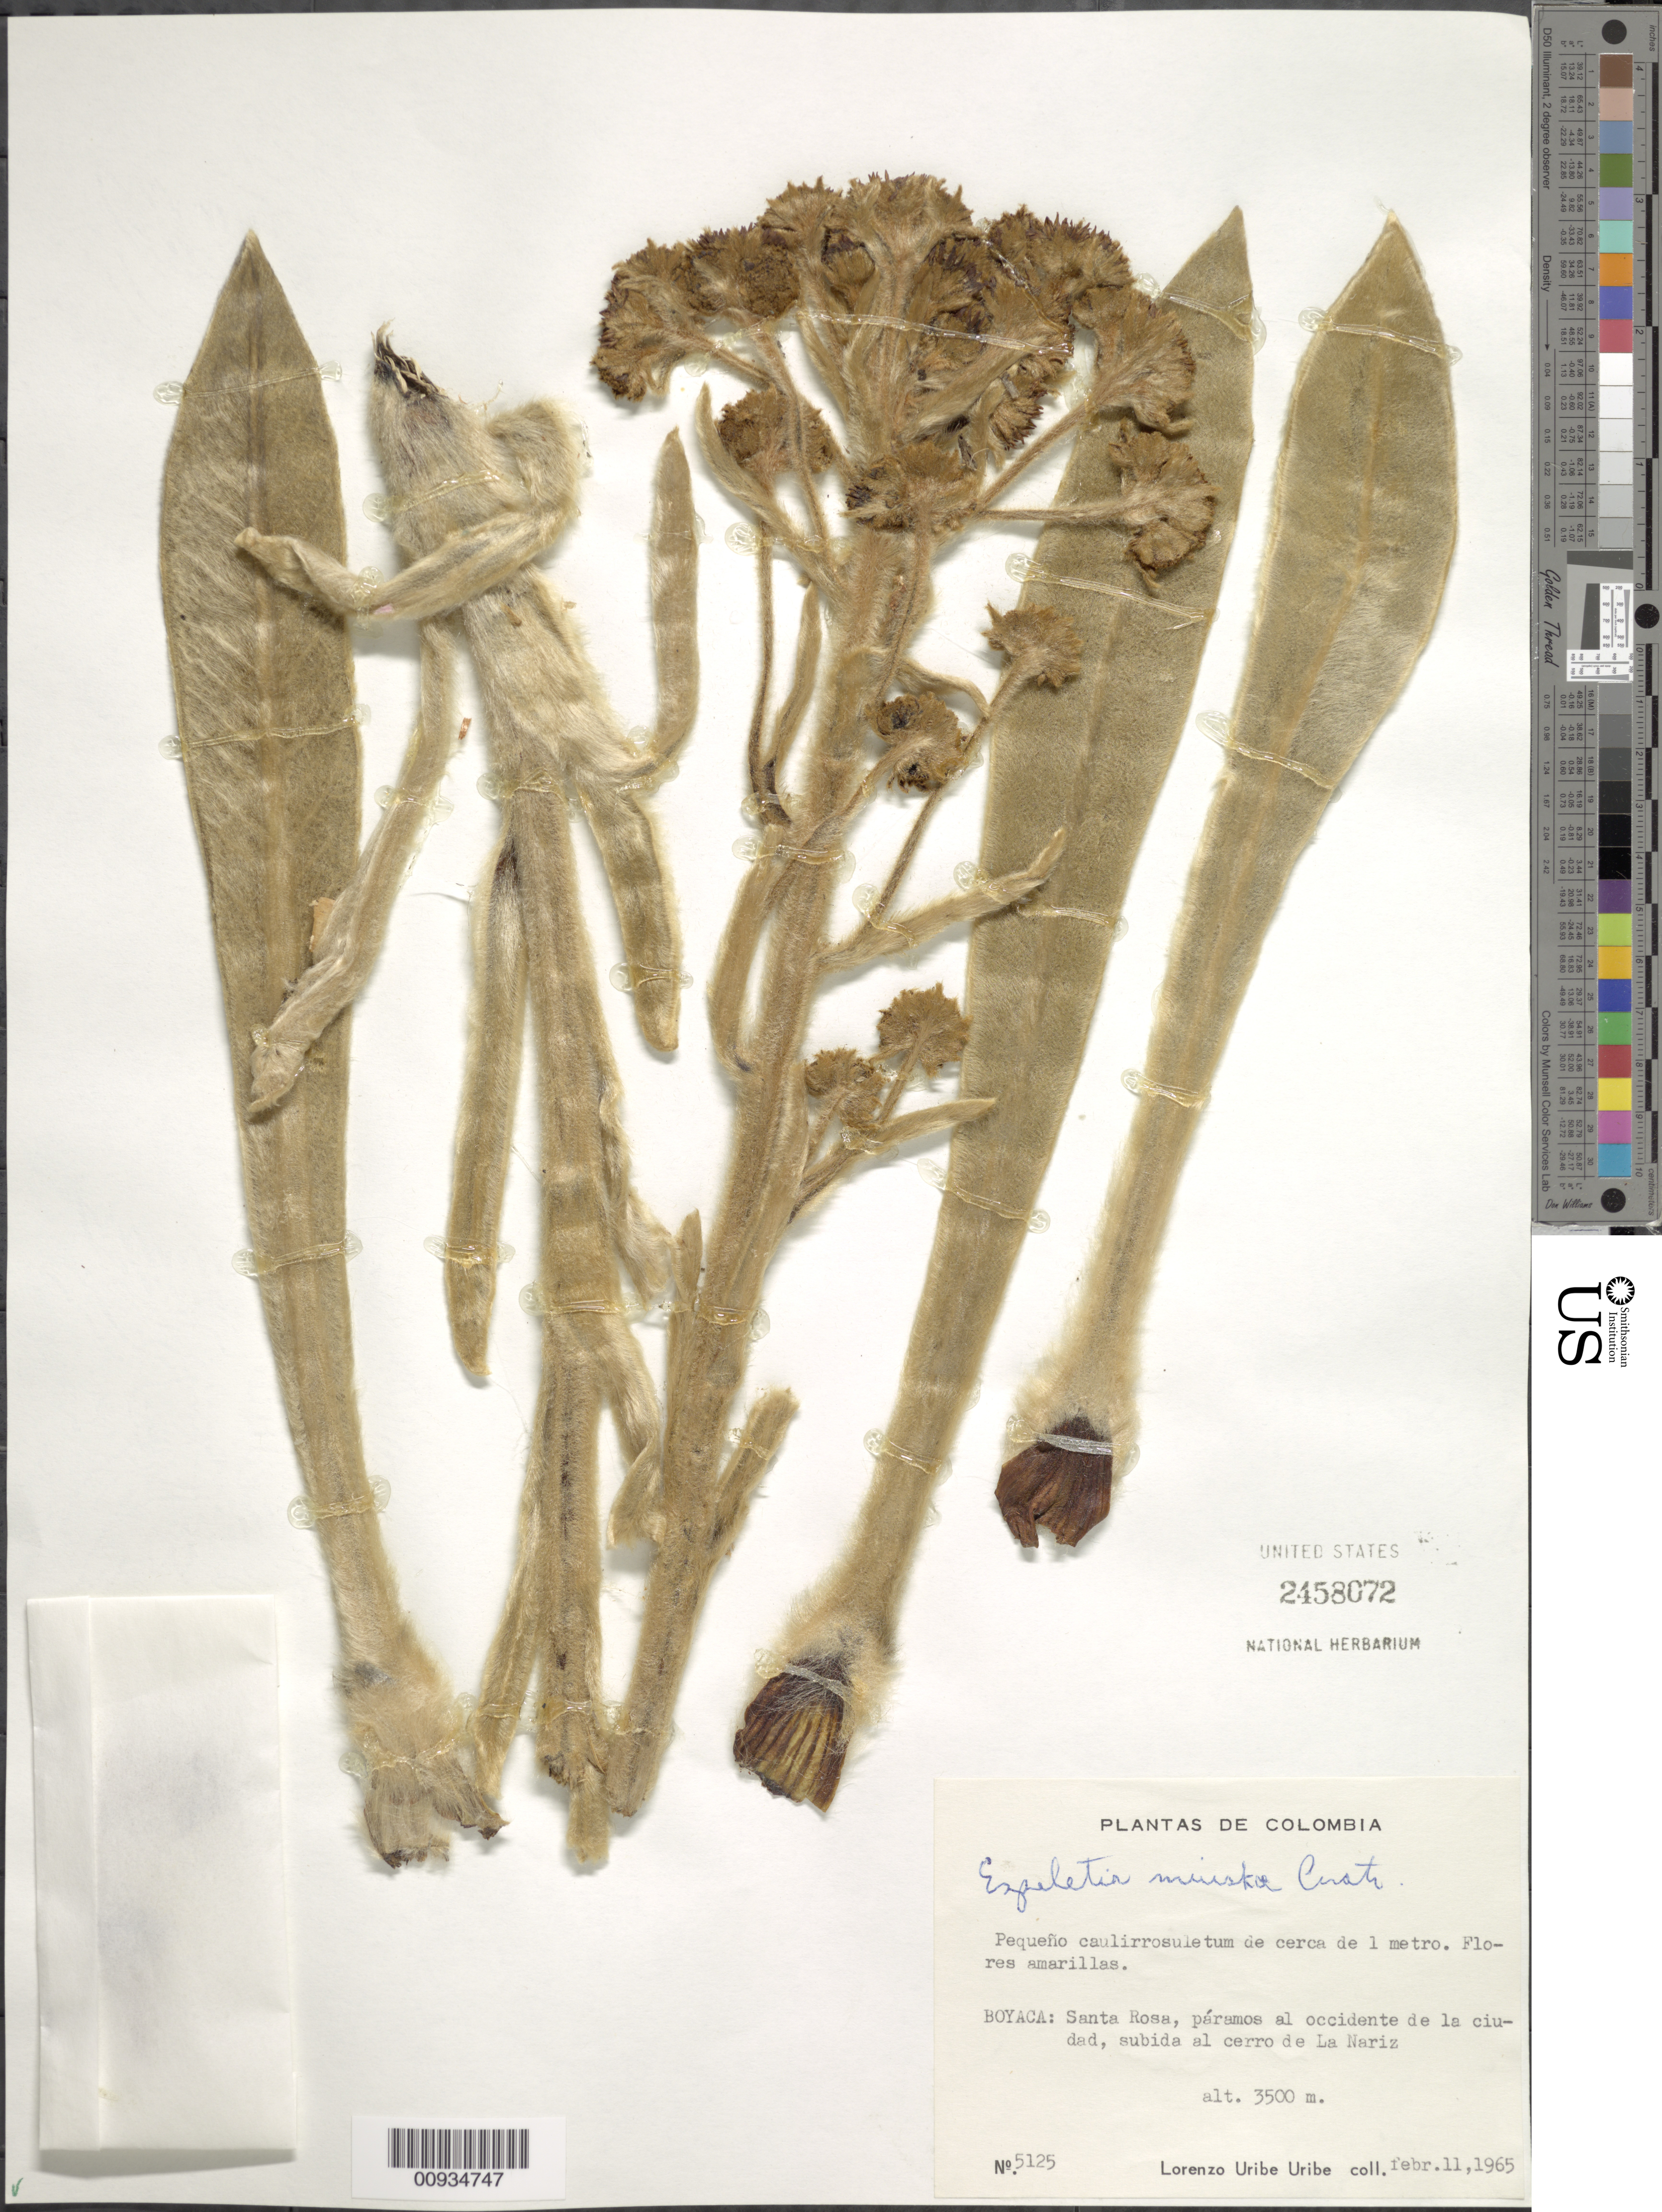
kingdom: Plantae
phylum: Tracheophyta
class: Magnoliopsida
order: Asterales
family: Asteraceae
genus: Espeletiopsis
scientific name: Espeletiopsis muiska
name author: (Cuatrec.) Cuatrec.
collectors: L. Uribe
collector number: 5125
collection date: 1965-02-11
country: Colombia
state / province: Boyacá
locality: Boyacá: Santa Rosa, paramos al occidente de la ciudad, subida al cerro de La Nariz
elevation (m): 3500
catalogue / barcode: US 2458072